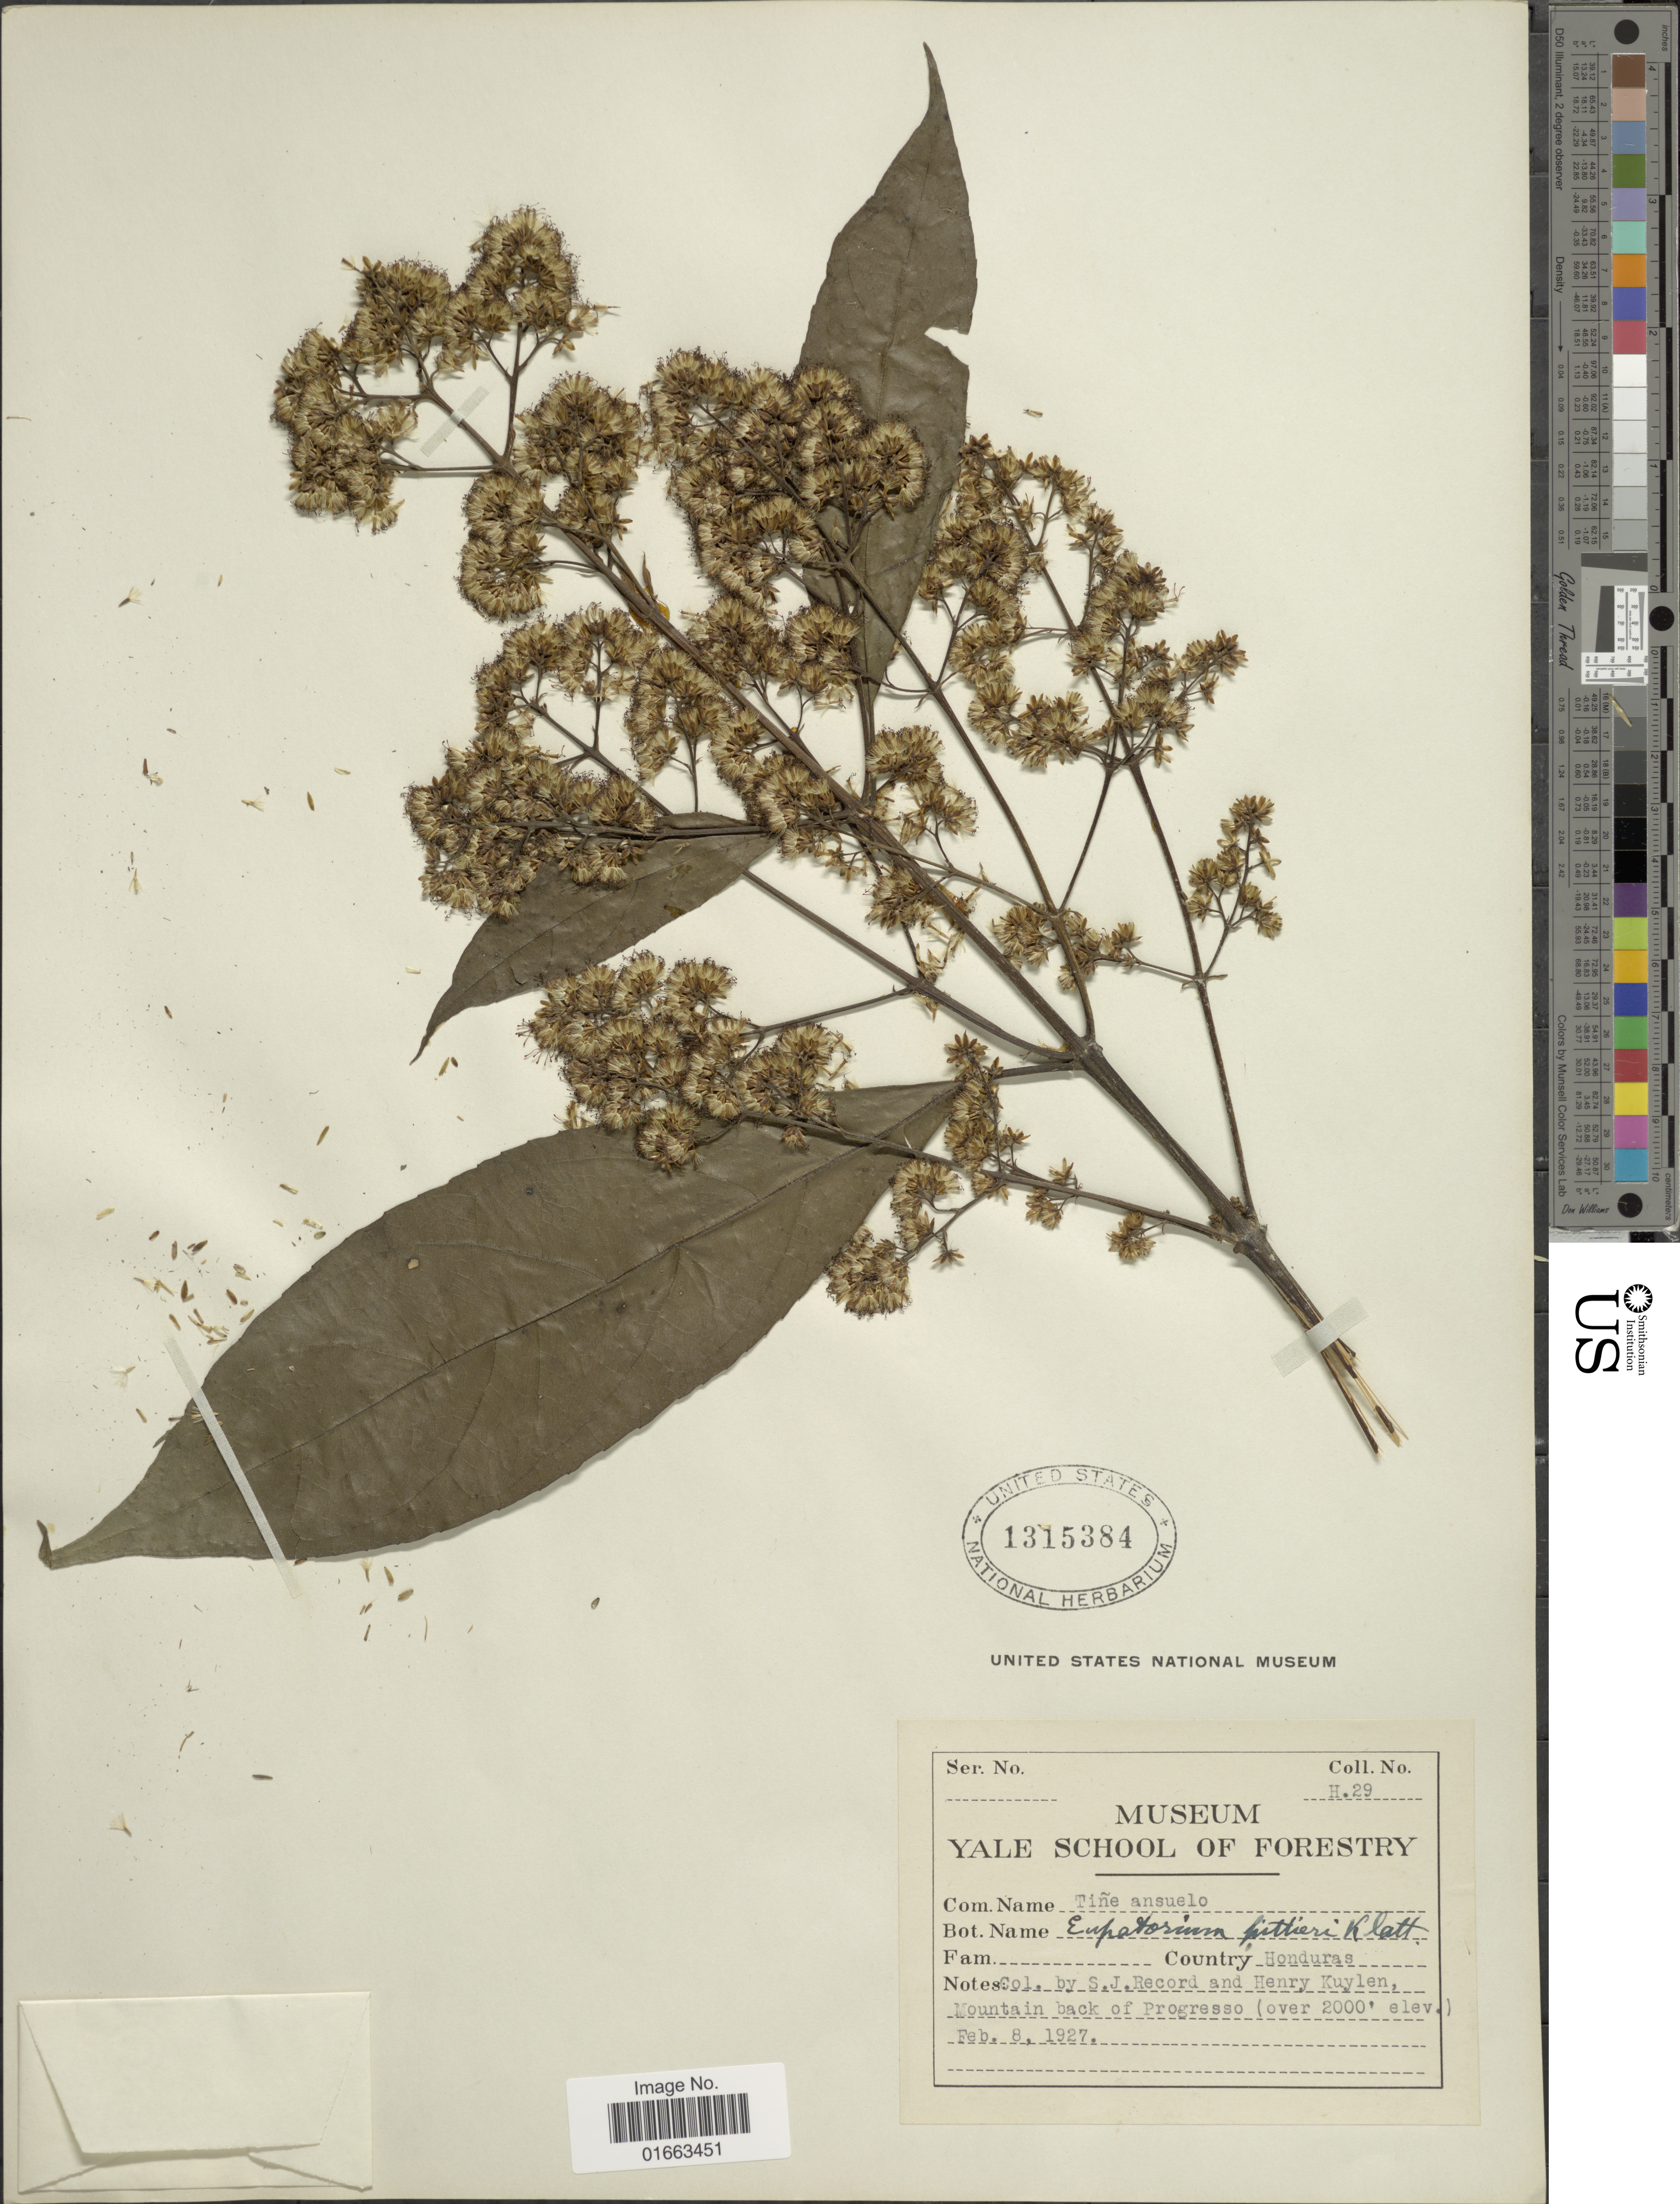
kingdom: Plantae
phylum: Tracheophyta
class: Magnoliopsida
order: Asterales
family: Asteraceae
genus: Koanophyllon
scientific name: Koanophyllon galeottii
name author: (B.L. Rob.) R.M. King & H. Rob.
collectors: S. J. Record & H. Kuylen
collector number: H29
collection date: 1927-02-08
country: Honduras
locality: Mountain back of Progresso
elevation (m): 610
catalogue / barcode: US 1315384